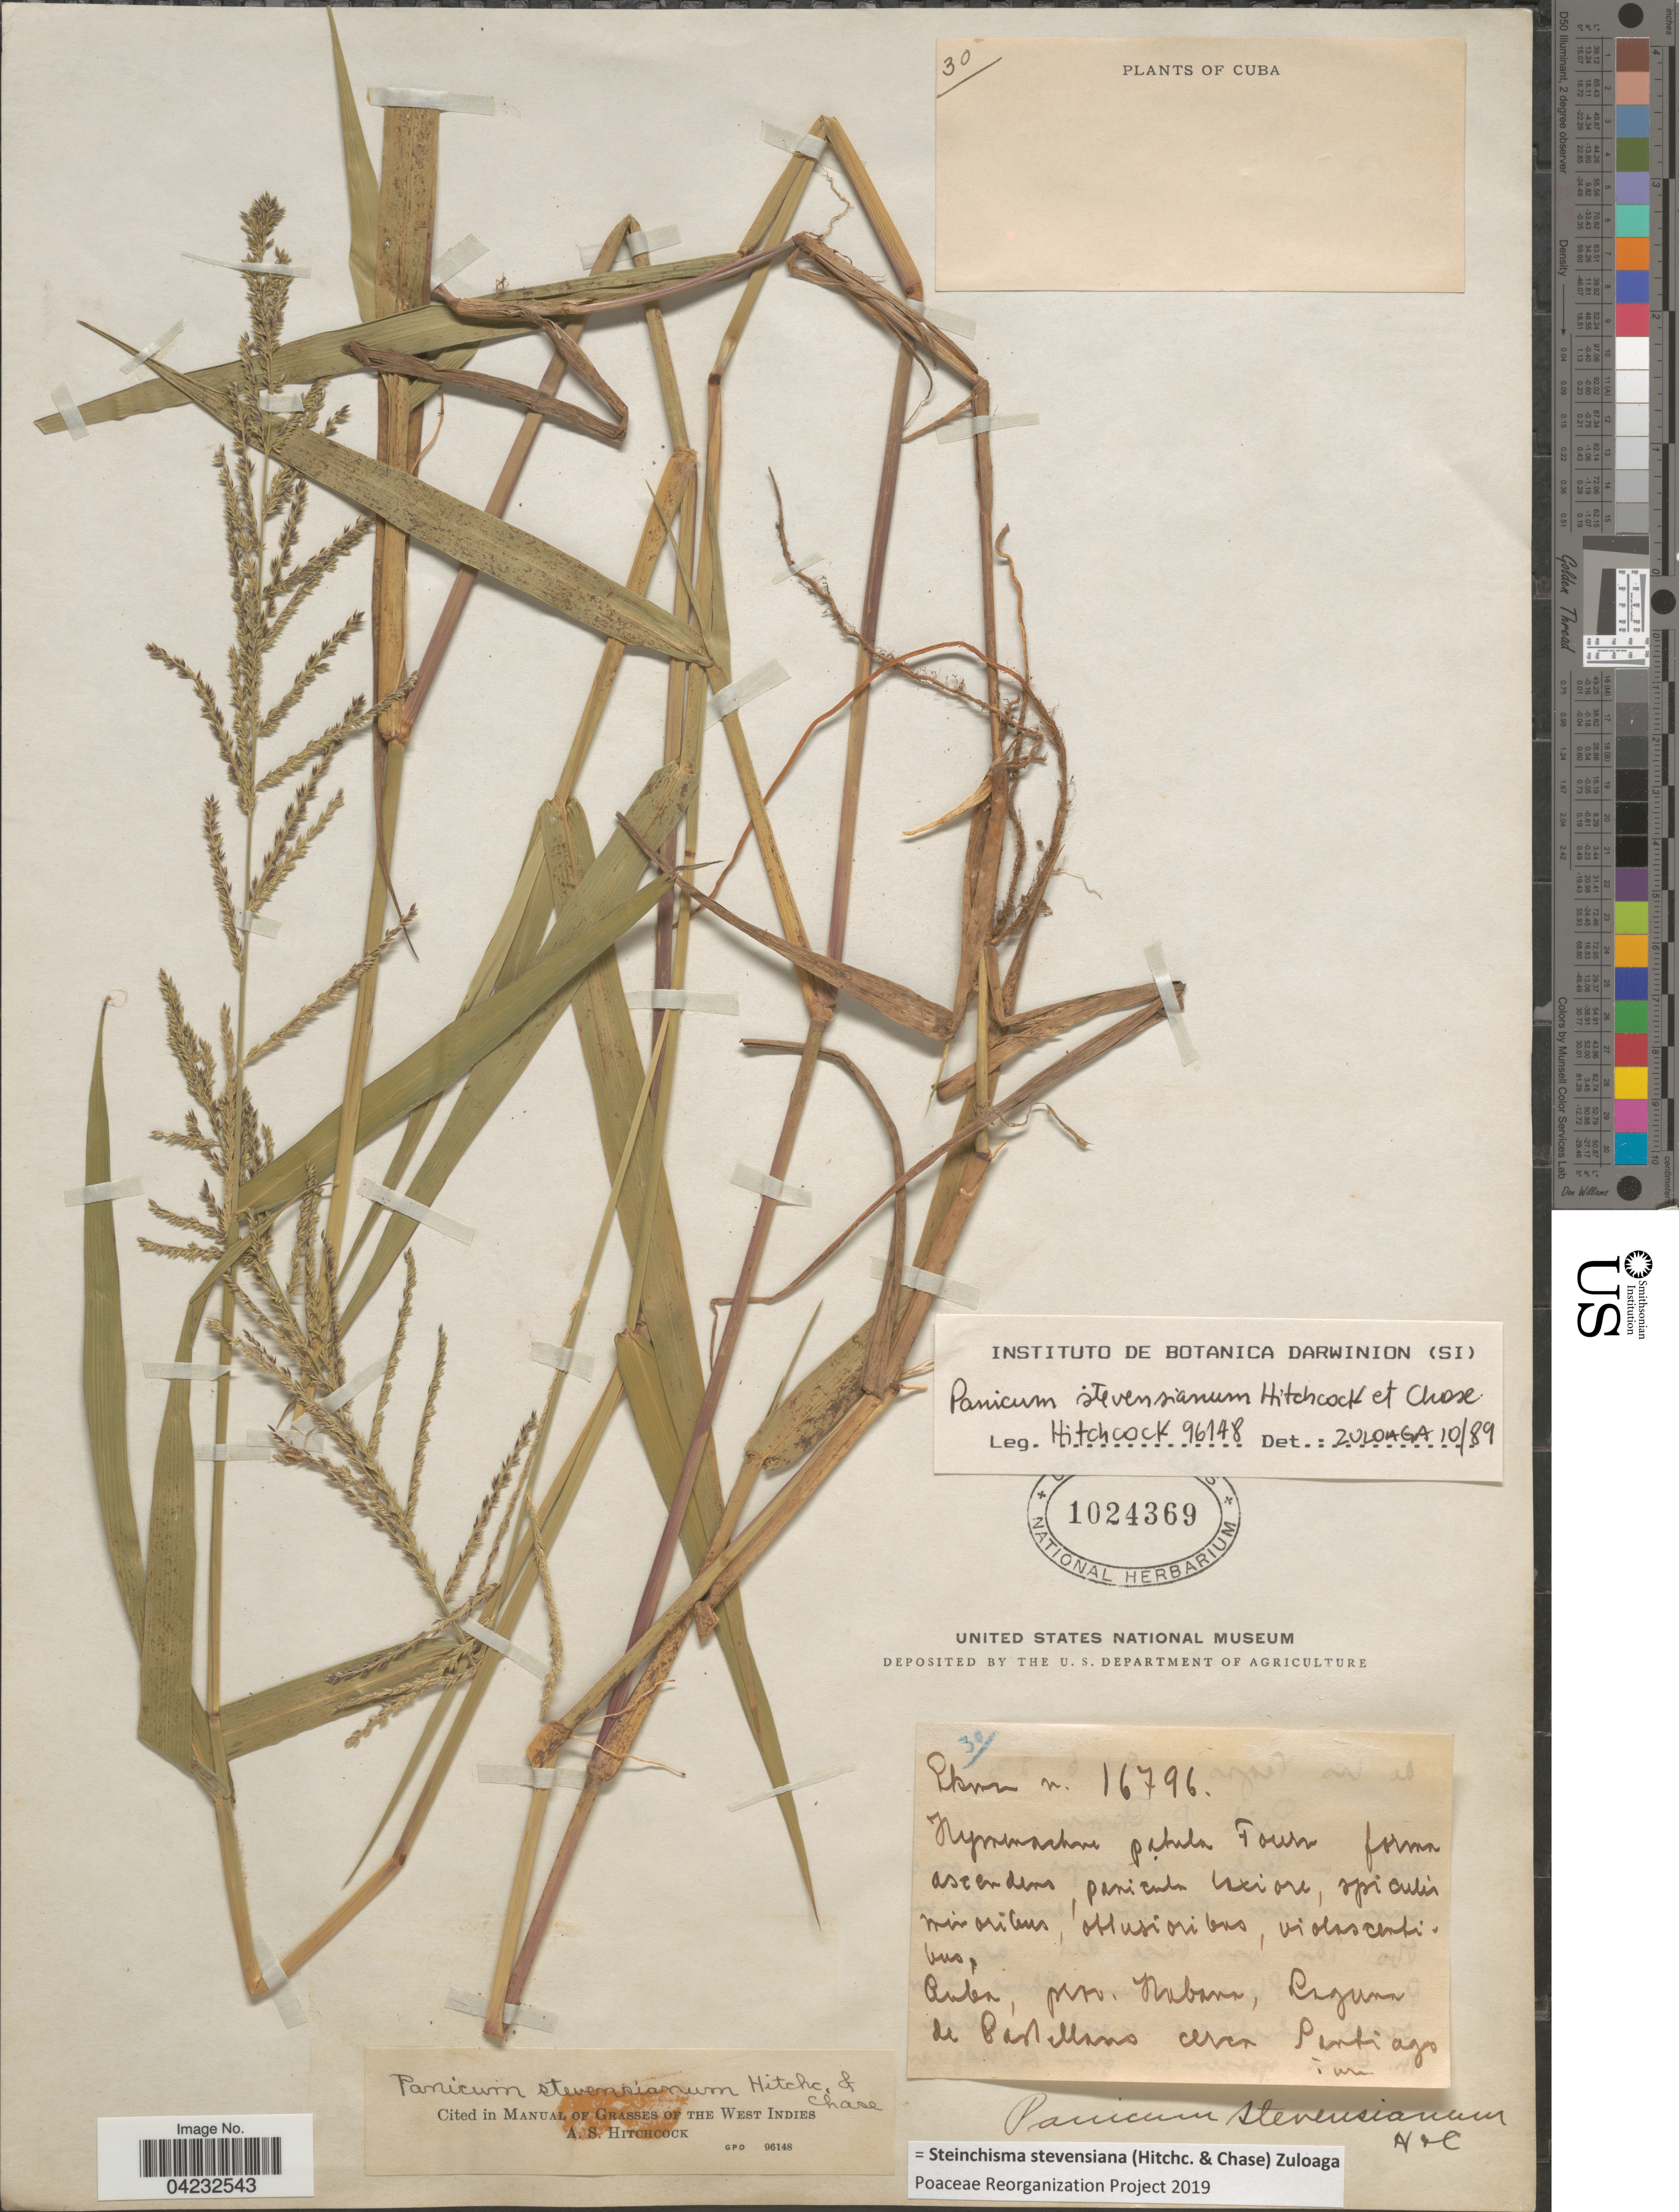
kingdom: Plantae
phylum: Tracheophyta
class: Liliopsida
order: Poales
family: Poaceae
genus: Steinchisma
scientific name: Steinchisma stevensiana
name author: (Hitchc. & Chase) Zuloaga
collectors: E. L. Ekman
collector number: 16796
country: Cuba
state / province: La Habana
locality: Prov. Habana, Laguna de Paso llano cerca Santiago.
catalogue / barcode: US 1024369